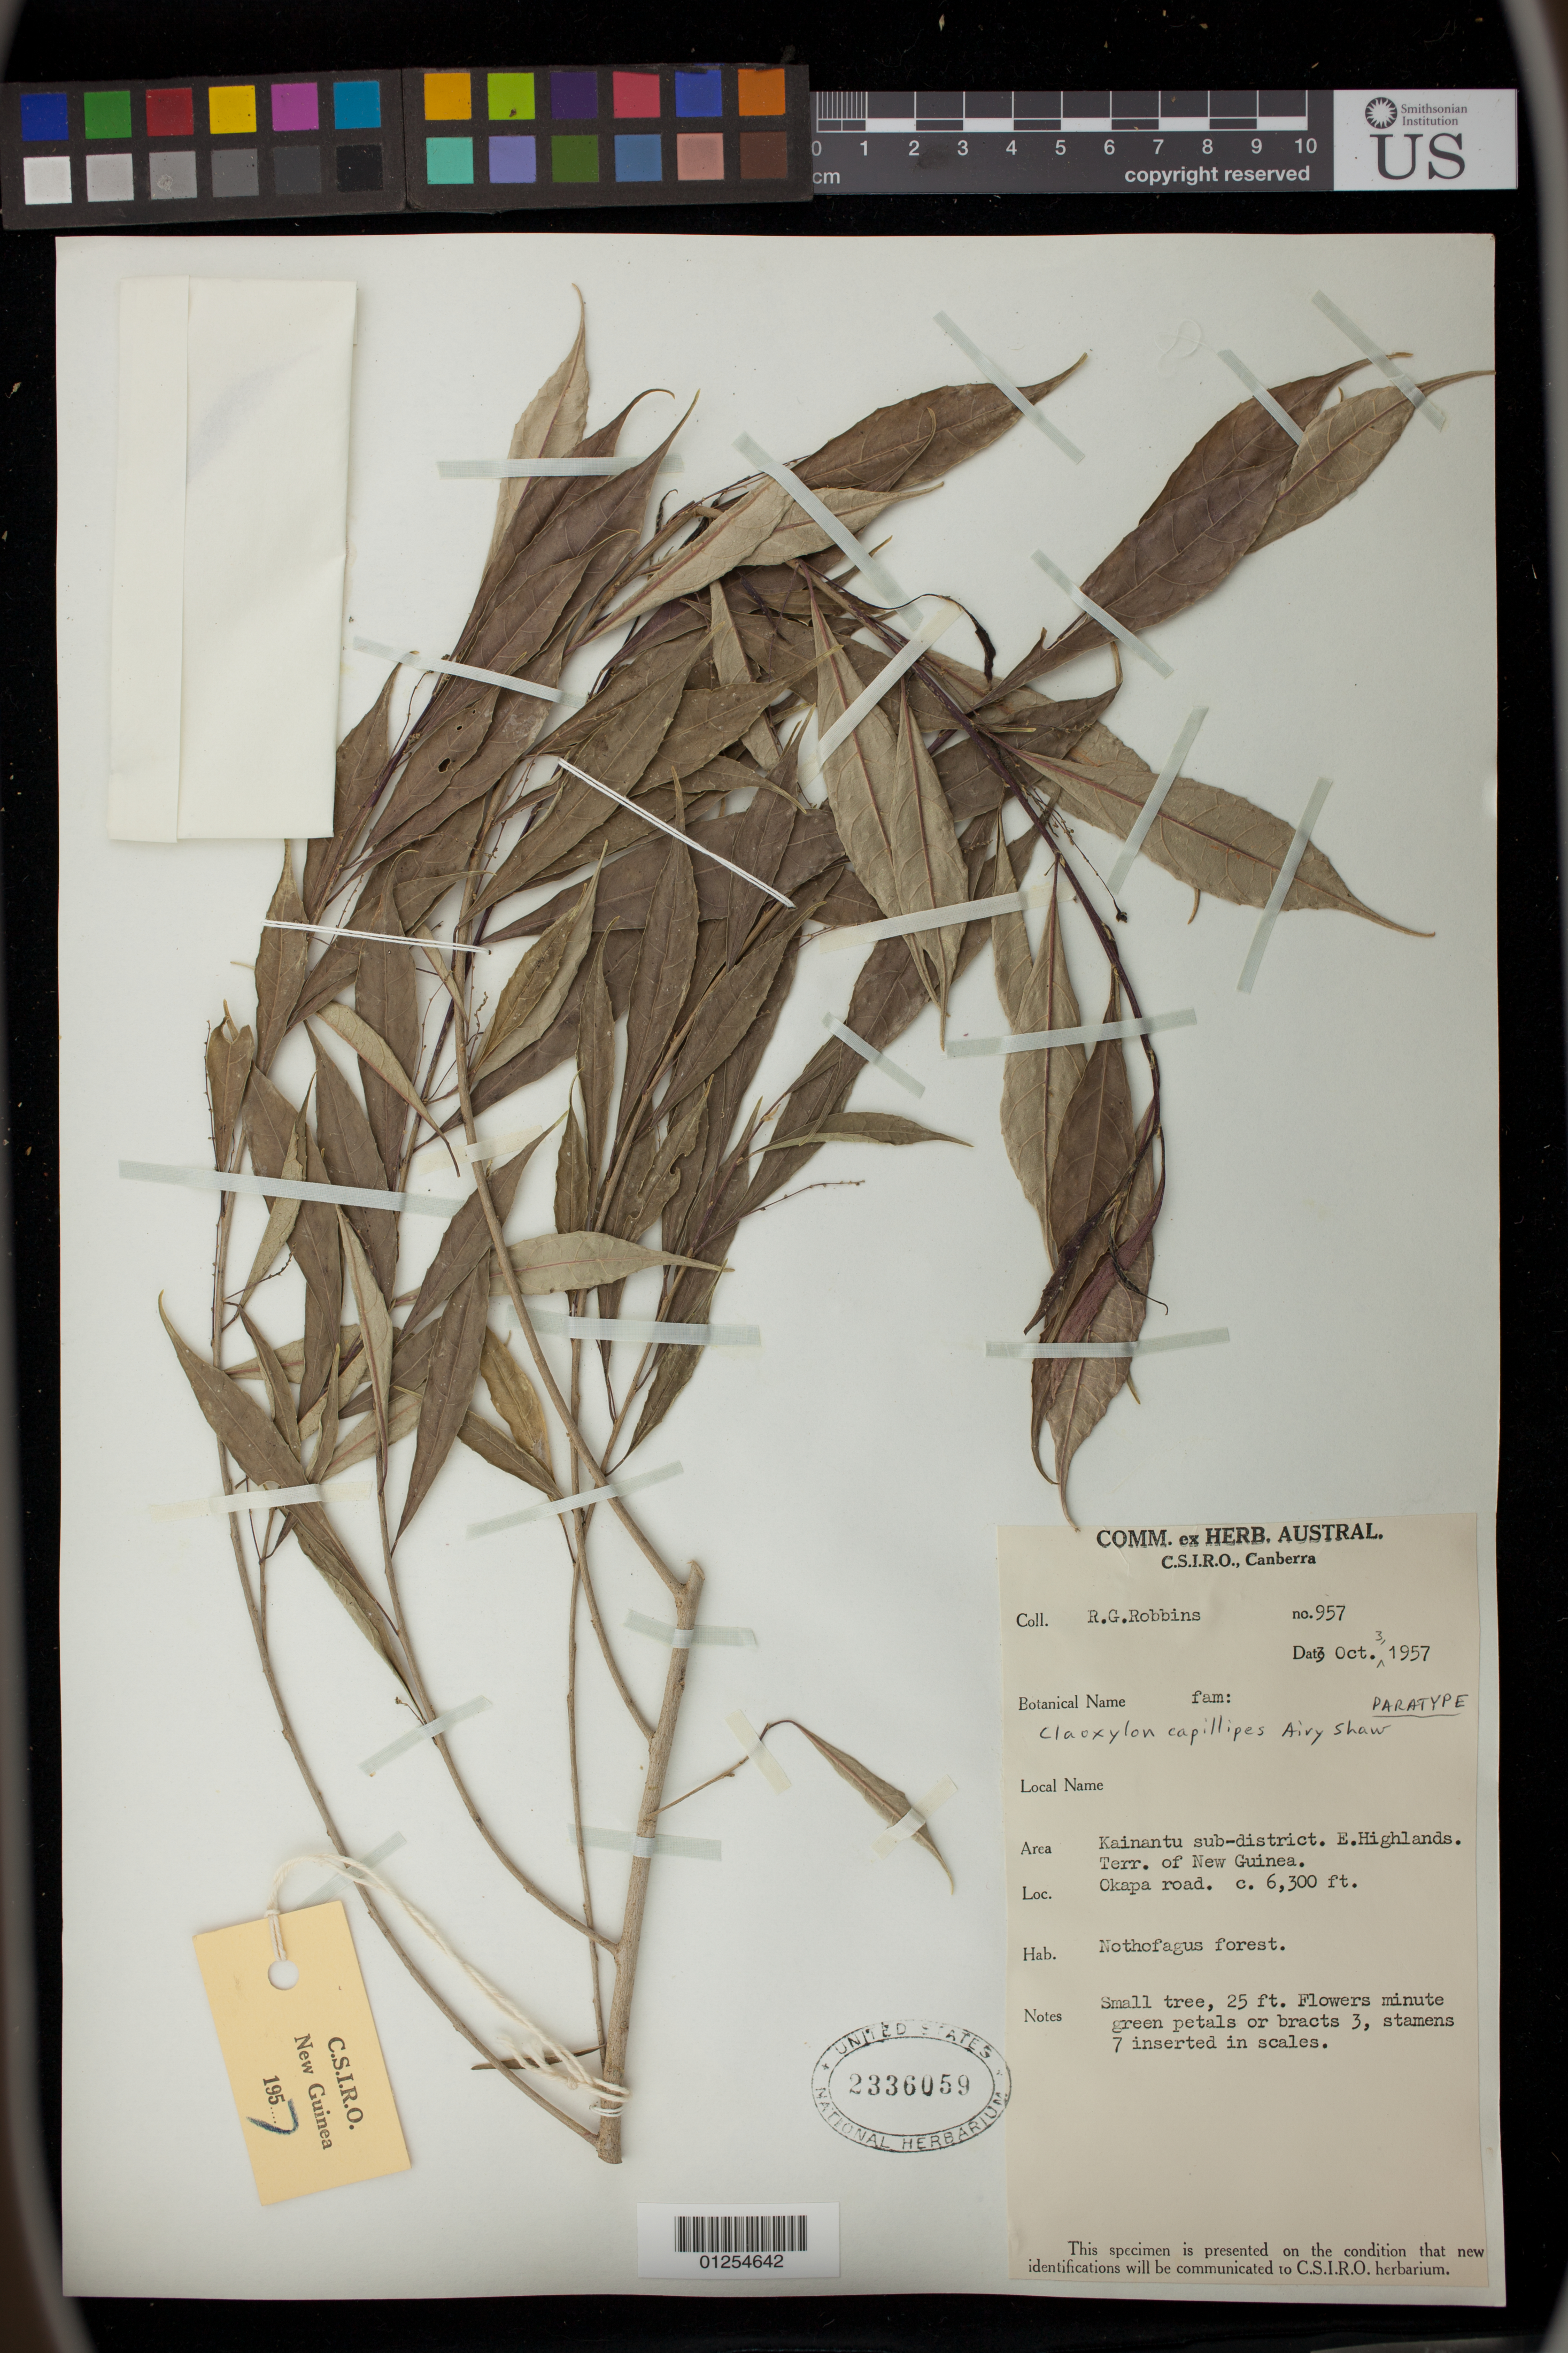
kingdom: Plantae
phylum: Tracheophyta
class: Magnoliopsida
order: Malpighiales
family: Euphorbiaceae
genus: Claoxylon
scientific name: Claoxylon capillipes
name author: Airy Shaw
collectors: R. Robbins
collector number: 957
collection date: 1957-10-03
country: Papua New Guinea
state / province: Eastern Highlands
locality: Okapa road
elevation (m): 1920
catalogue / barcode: US 2336059